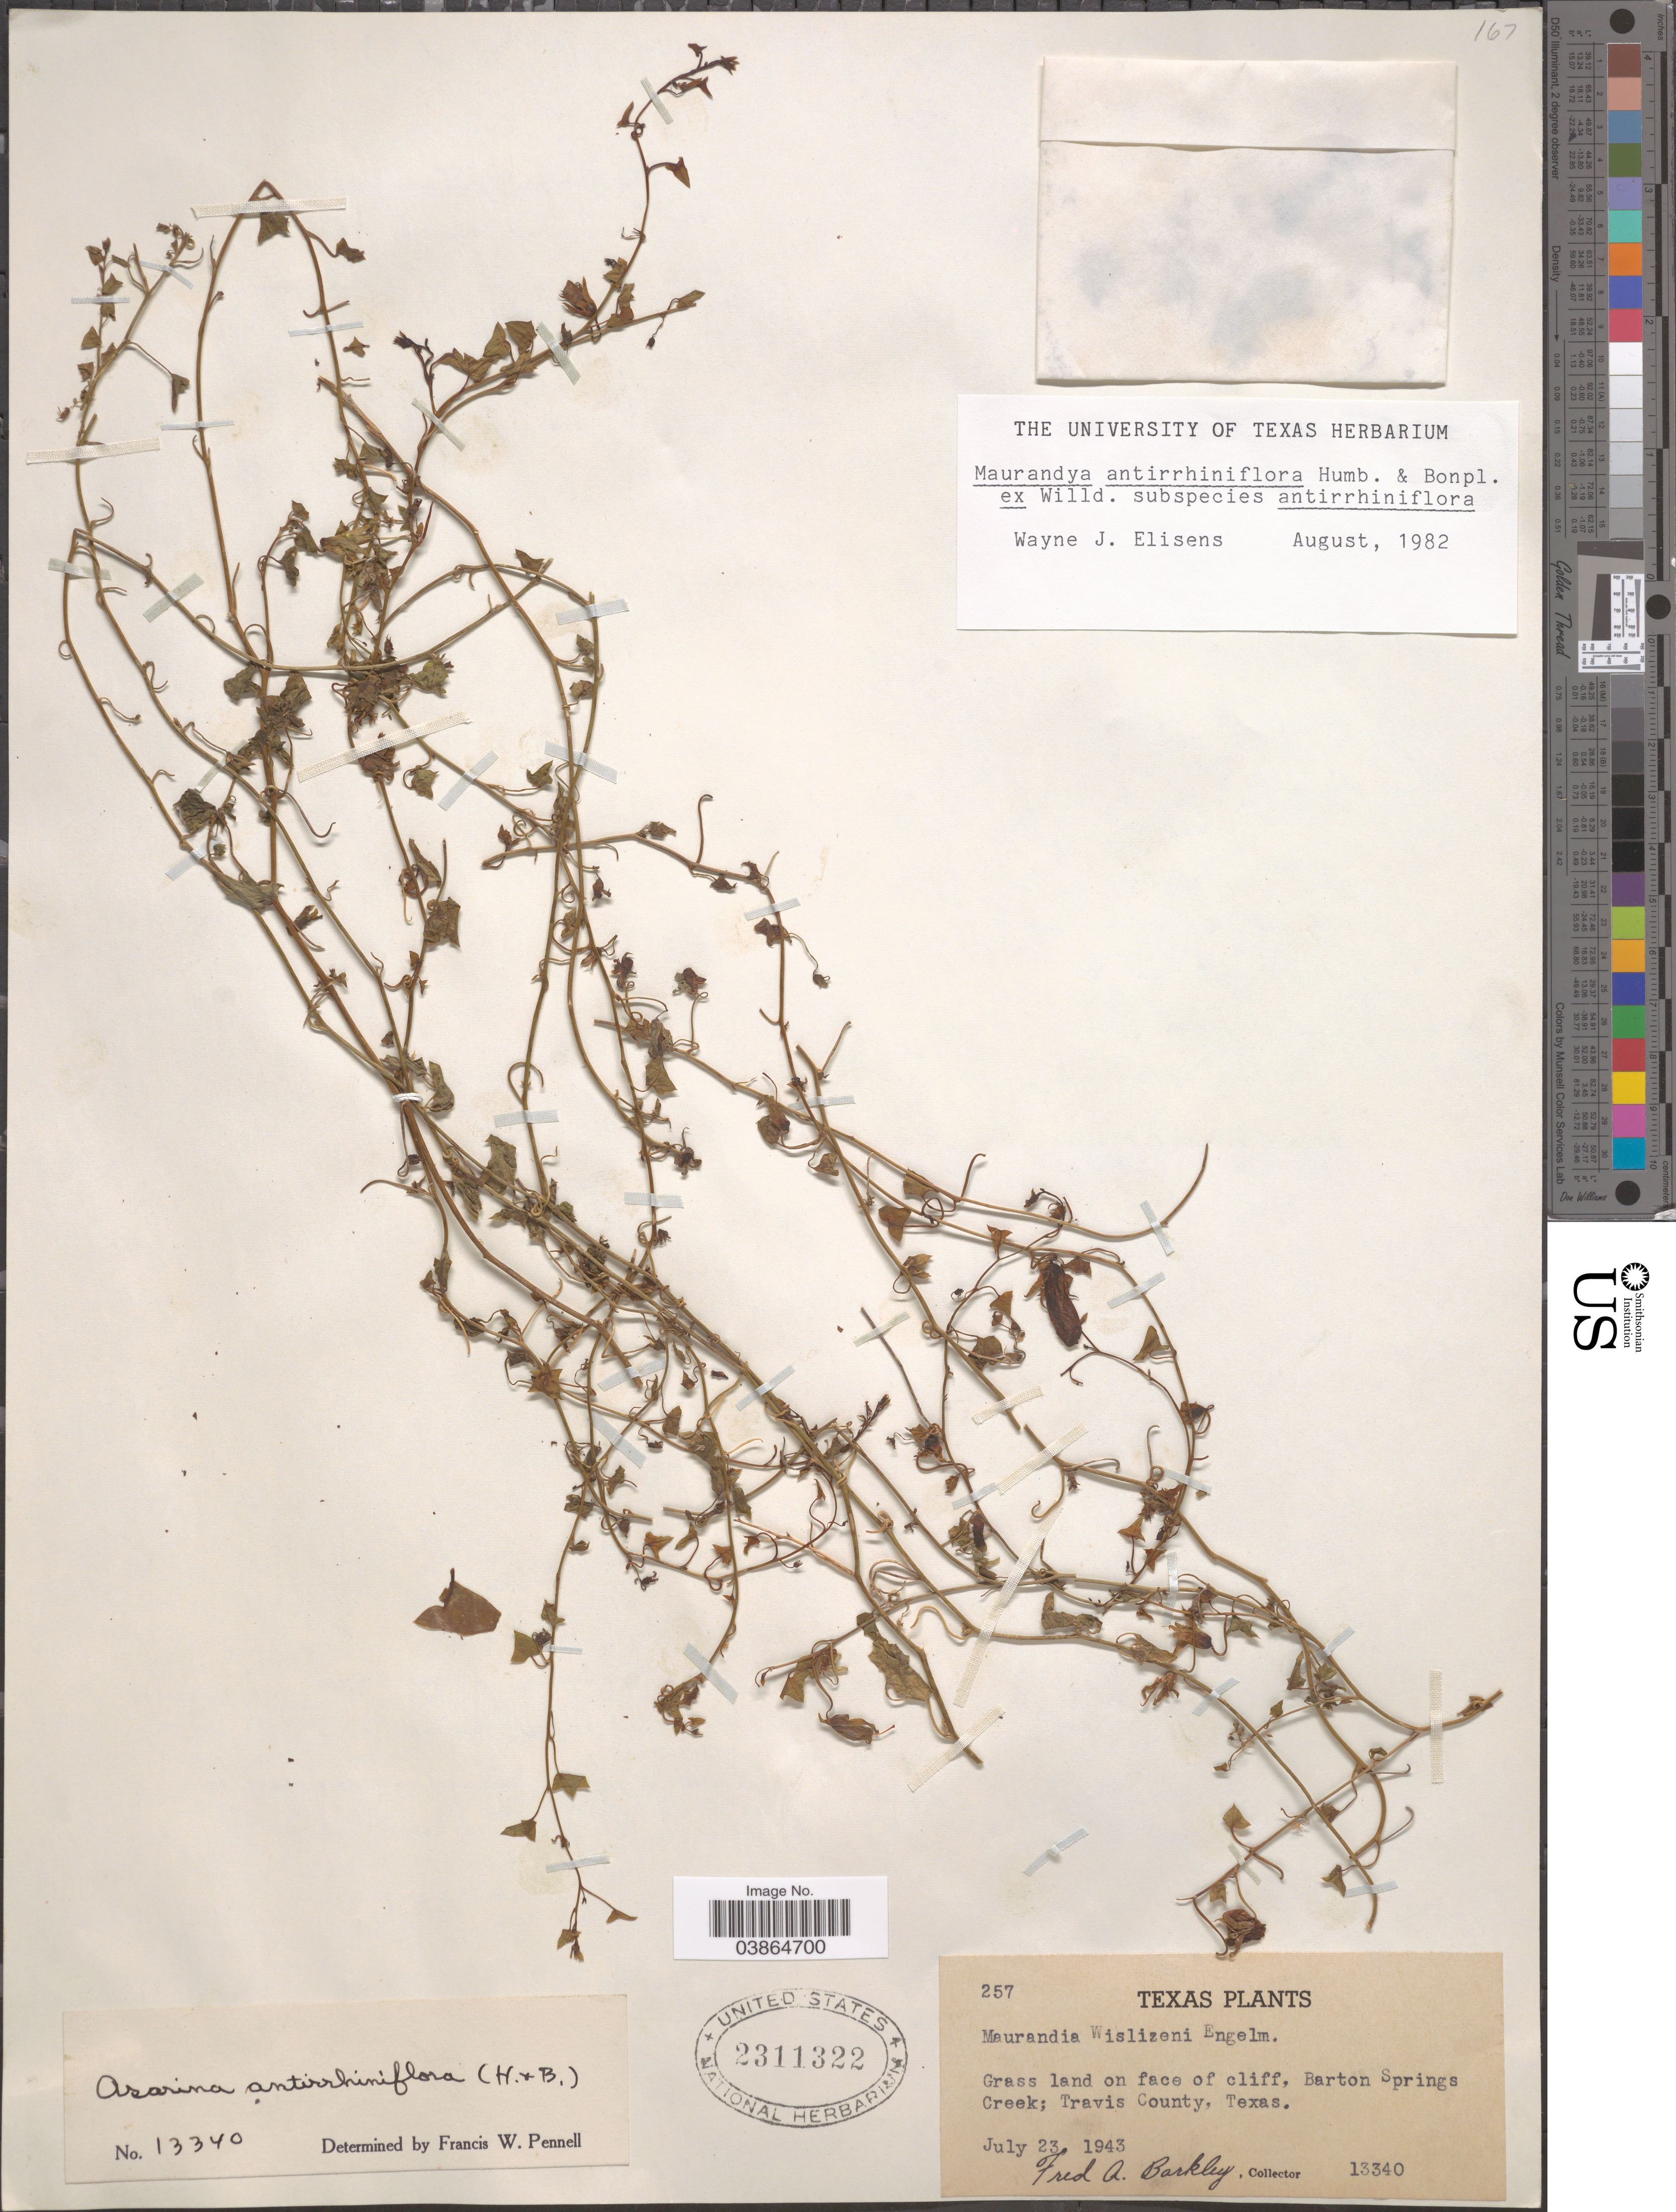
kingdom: Plantae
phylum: Tracheophyta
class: Magnoliopsida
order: Lamiales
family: Plantaginaceae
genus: Maurandya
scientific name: Maurandya antirrhiniflora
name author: Humb. & Bonpl. ex Willd.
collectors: F. A. Barkley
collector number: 13340/257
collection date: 1943-07-23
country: United States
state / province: Texas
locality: Grass land on face of cliff, Barton Springs Creek; Travis County.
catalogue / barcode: US 2311322